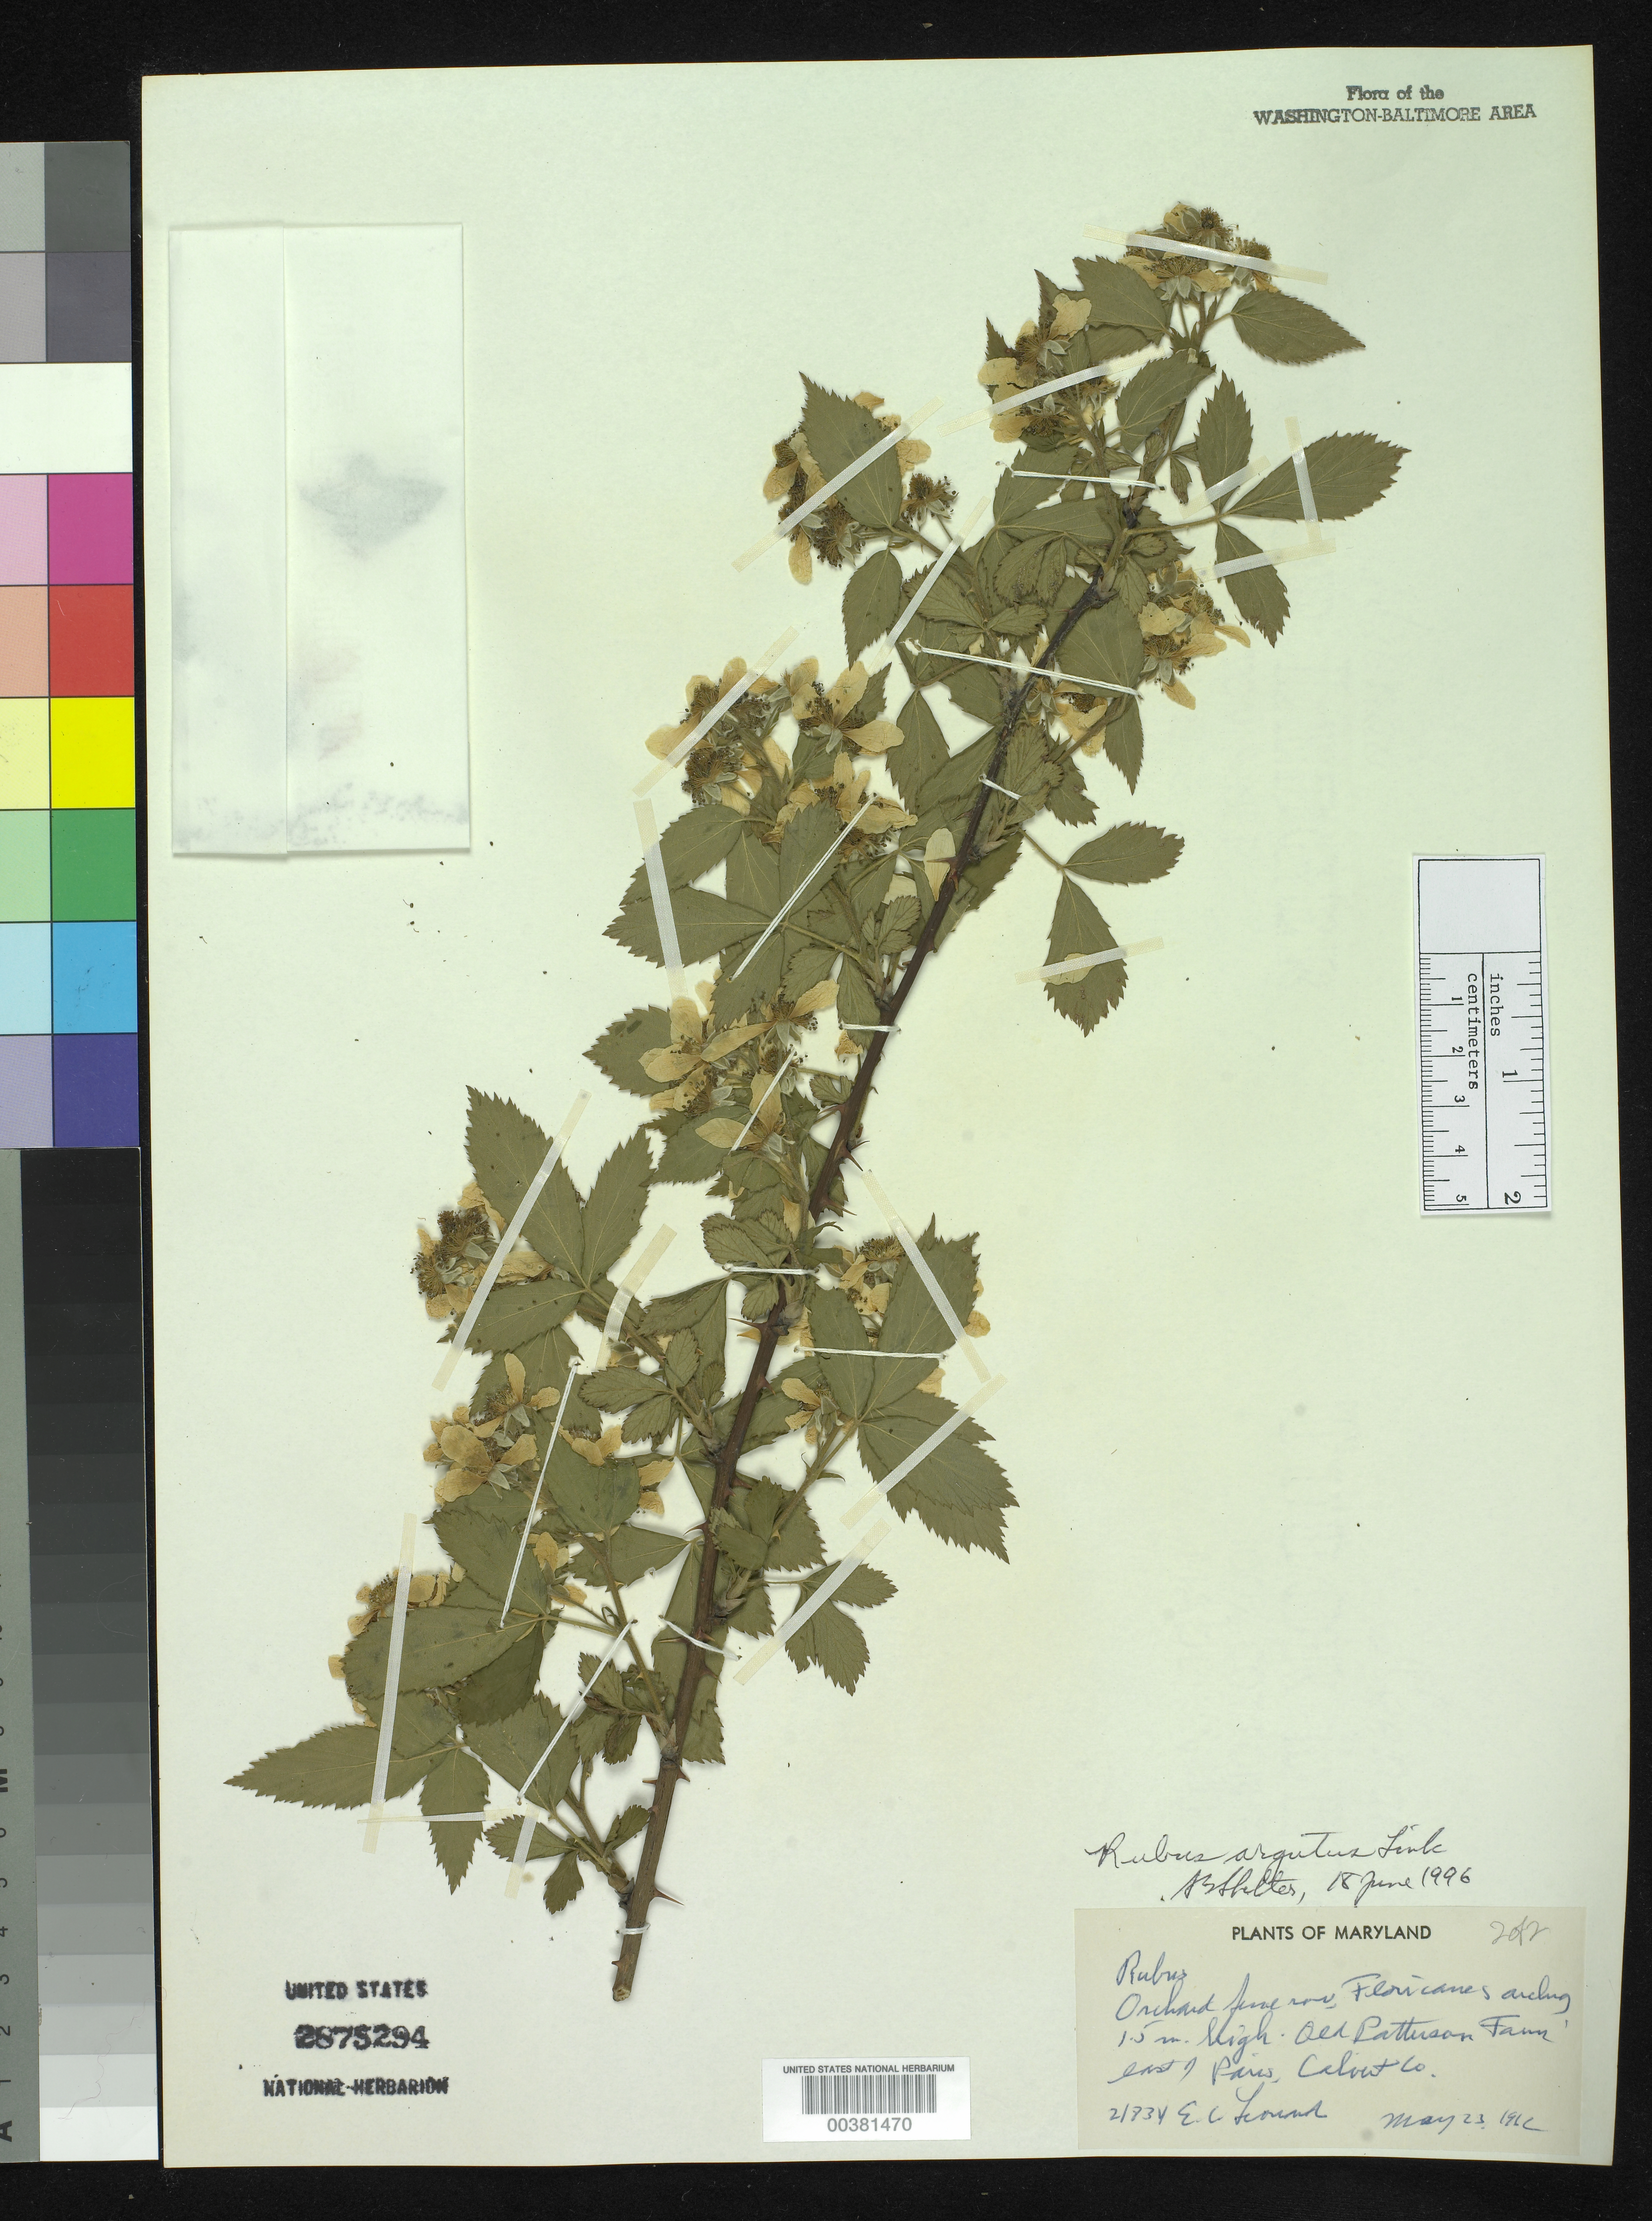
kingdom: Plantae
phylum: Tracheophyta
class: Magnoliopsida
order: Rosales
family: Rosaceae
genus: Rubus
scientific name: Rubus argutus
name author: Link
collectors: E. C. Leonard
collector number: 21834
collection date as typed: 23 May 1962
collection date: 1962-05-23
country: United States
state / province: Maryland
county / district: Calvert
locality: Old Patterson Farm, east of Paris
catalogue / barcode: US 2875294